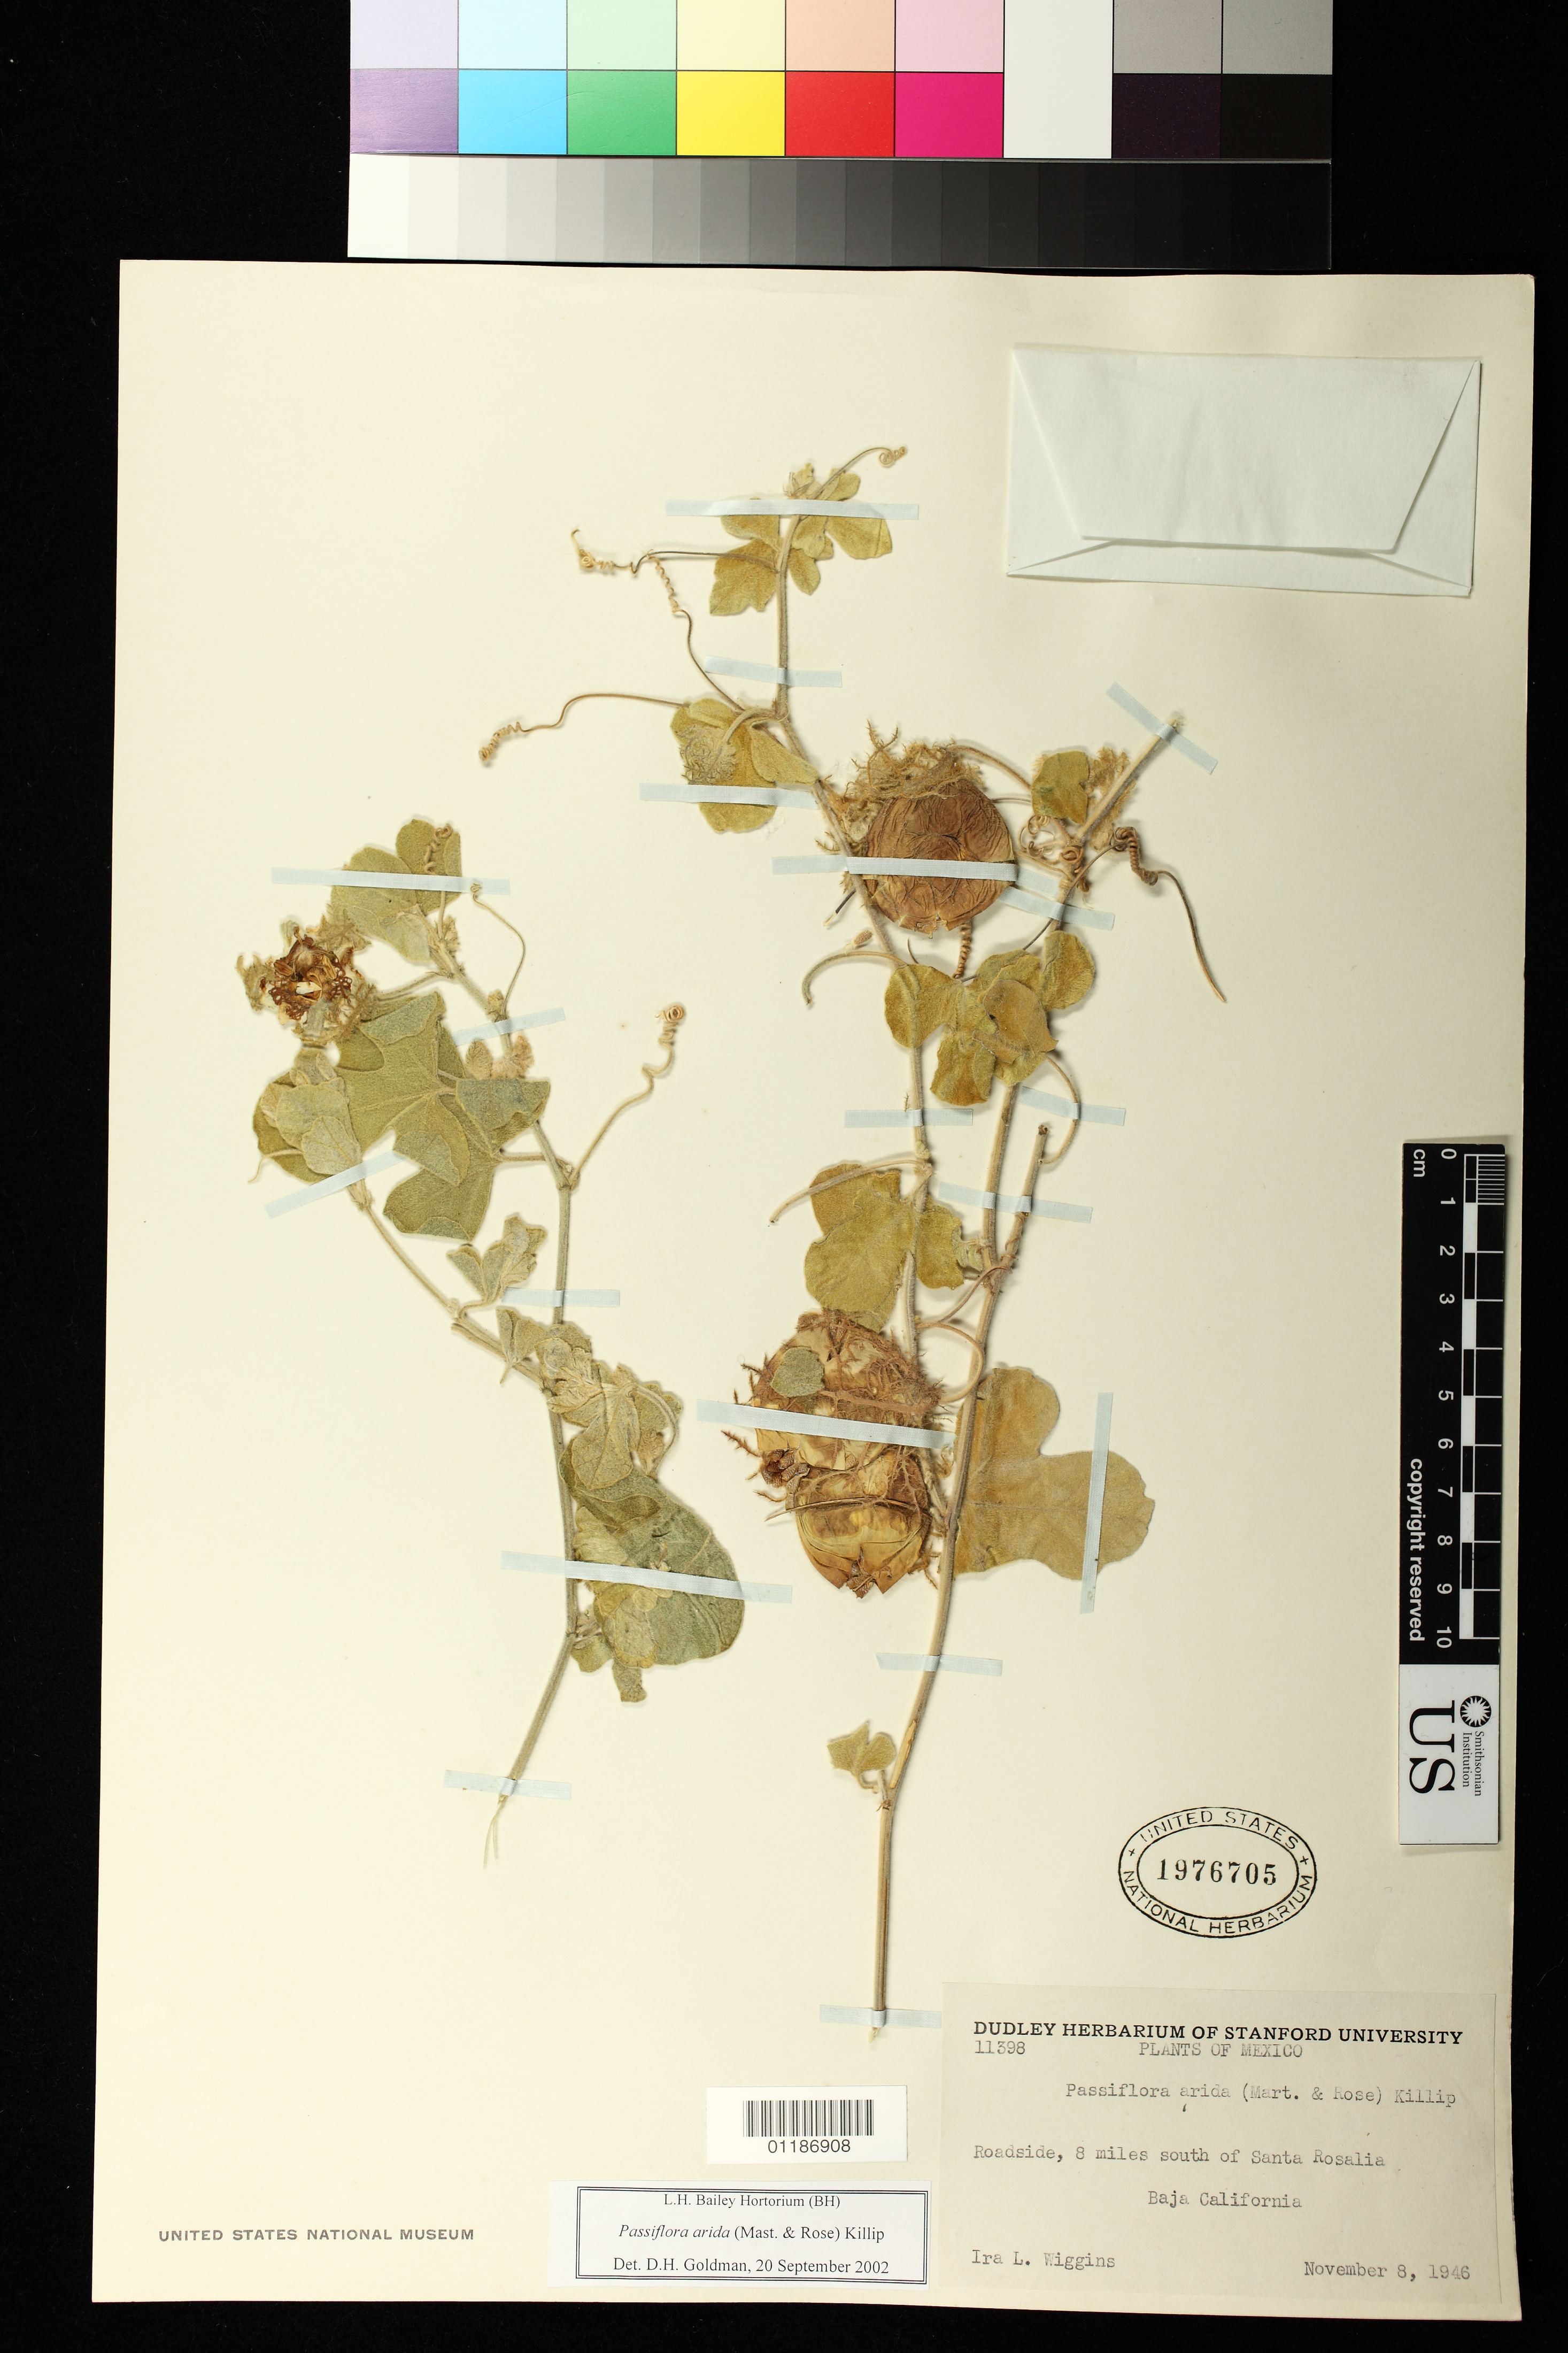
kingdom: Plantae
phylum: Tracheophyta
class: Magnoliopsida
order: Malpighiales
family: Passifloraceae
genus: Passiflora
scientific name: Passiflora pentaschista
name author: (Killip) Svoboda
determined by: Svoboda, Harlan T., (NA), US Department of Agriculture (UNITED STATES)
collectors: I. L. Wiggins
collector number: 11398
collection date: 1946-11-08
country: Mexico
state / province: Baja California Sur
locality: Roadside, 8 mi. south of Santa Rosalia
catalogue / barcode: US 1976705